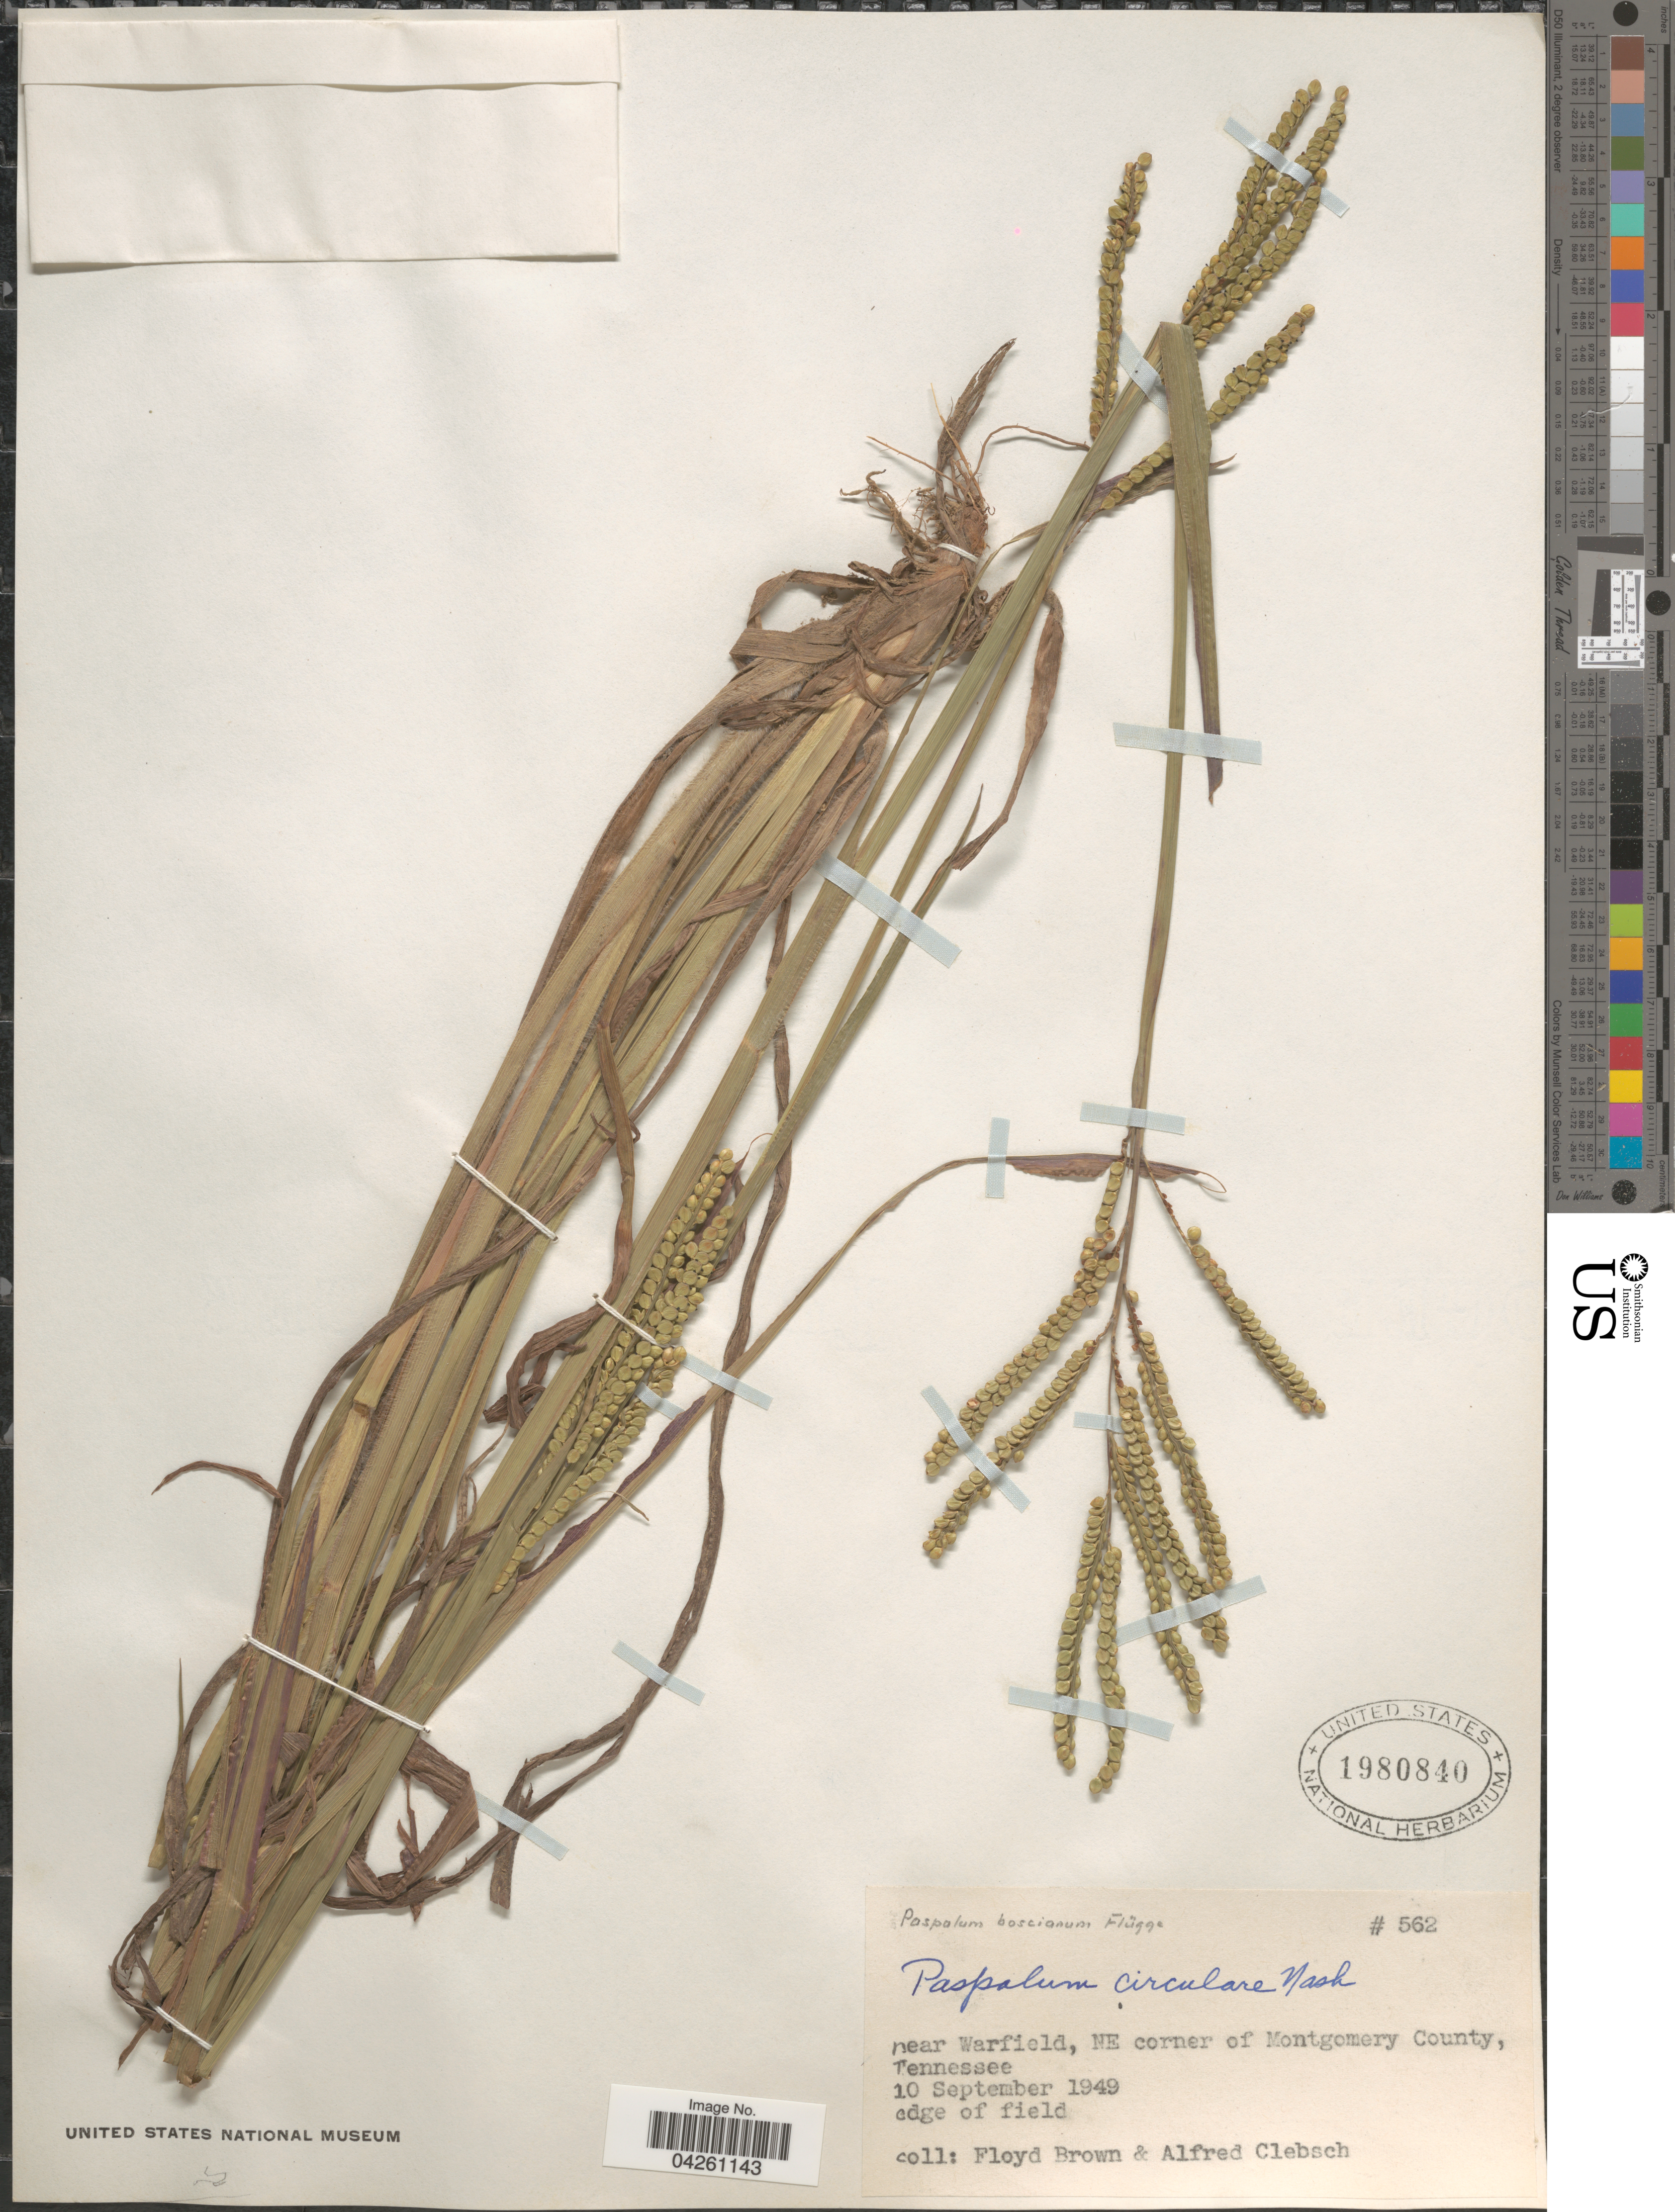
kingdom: Plantae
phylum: Tracheophyta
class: Liliopsida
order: Poales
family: Poaceae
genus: Paspalum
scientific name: Paspalum circulare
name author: Nash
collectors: F. Brown & A. Clebsch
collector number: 562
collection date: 1949-09-10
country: United States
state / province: Tennessee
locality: Near Warfield, NE corner of Montgomery County. Edge of field.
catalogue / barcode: US 1980840